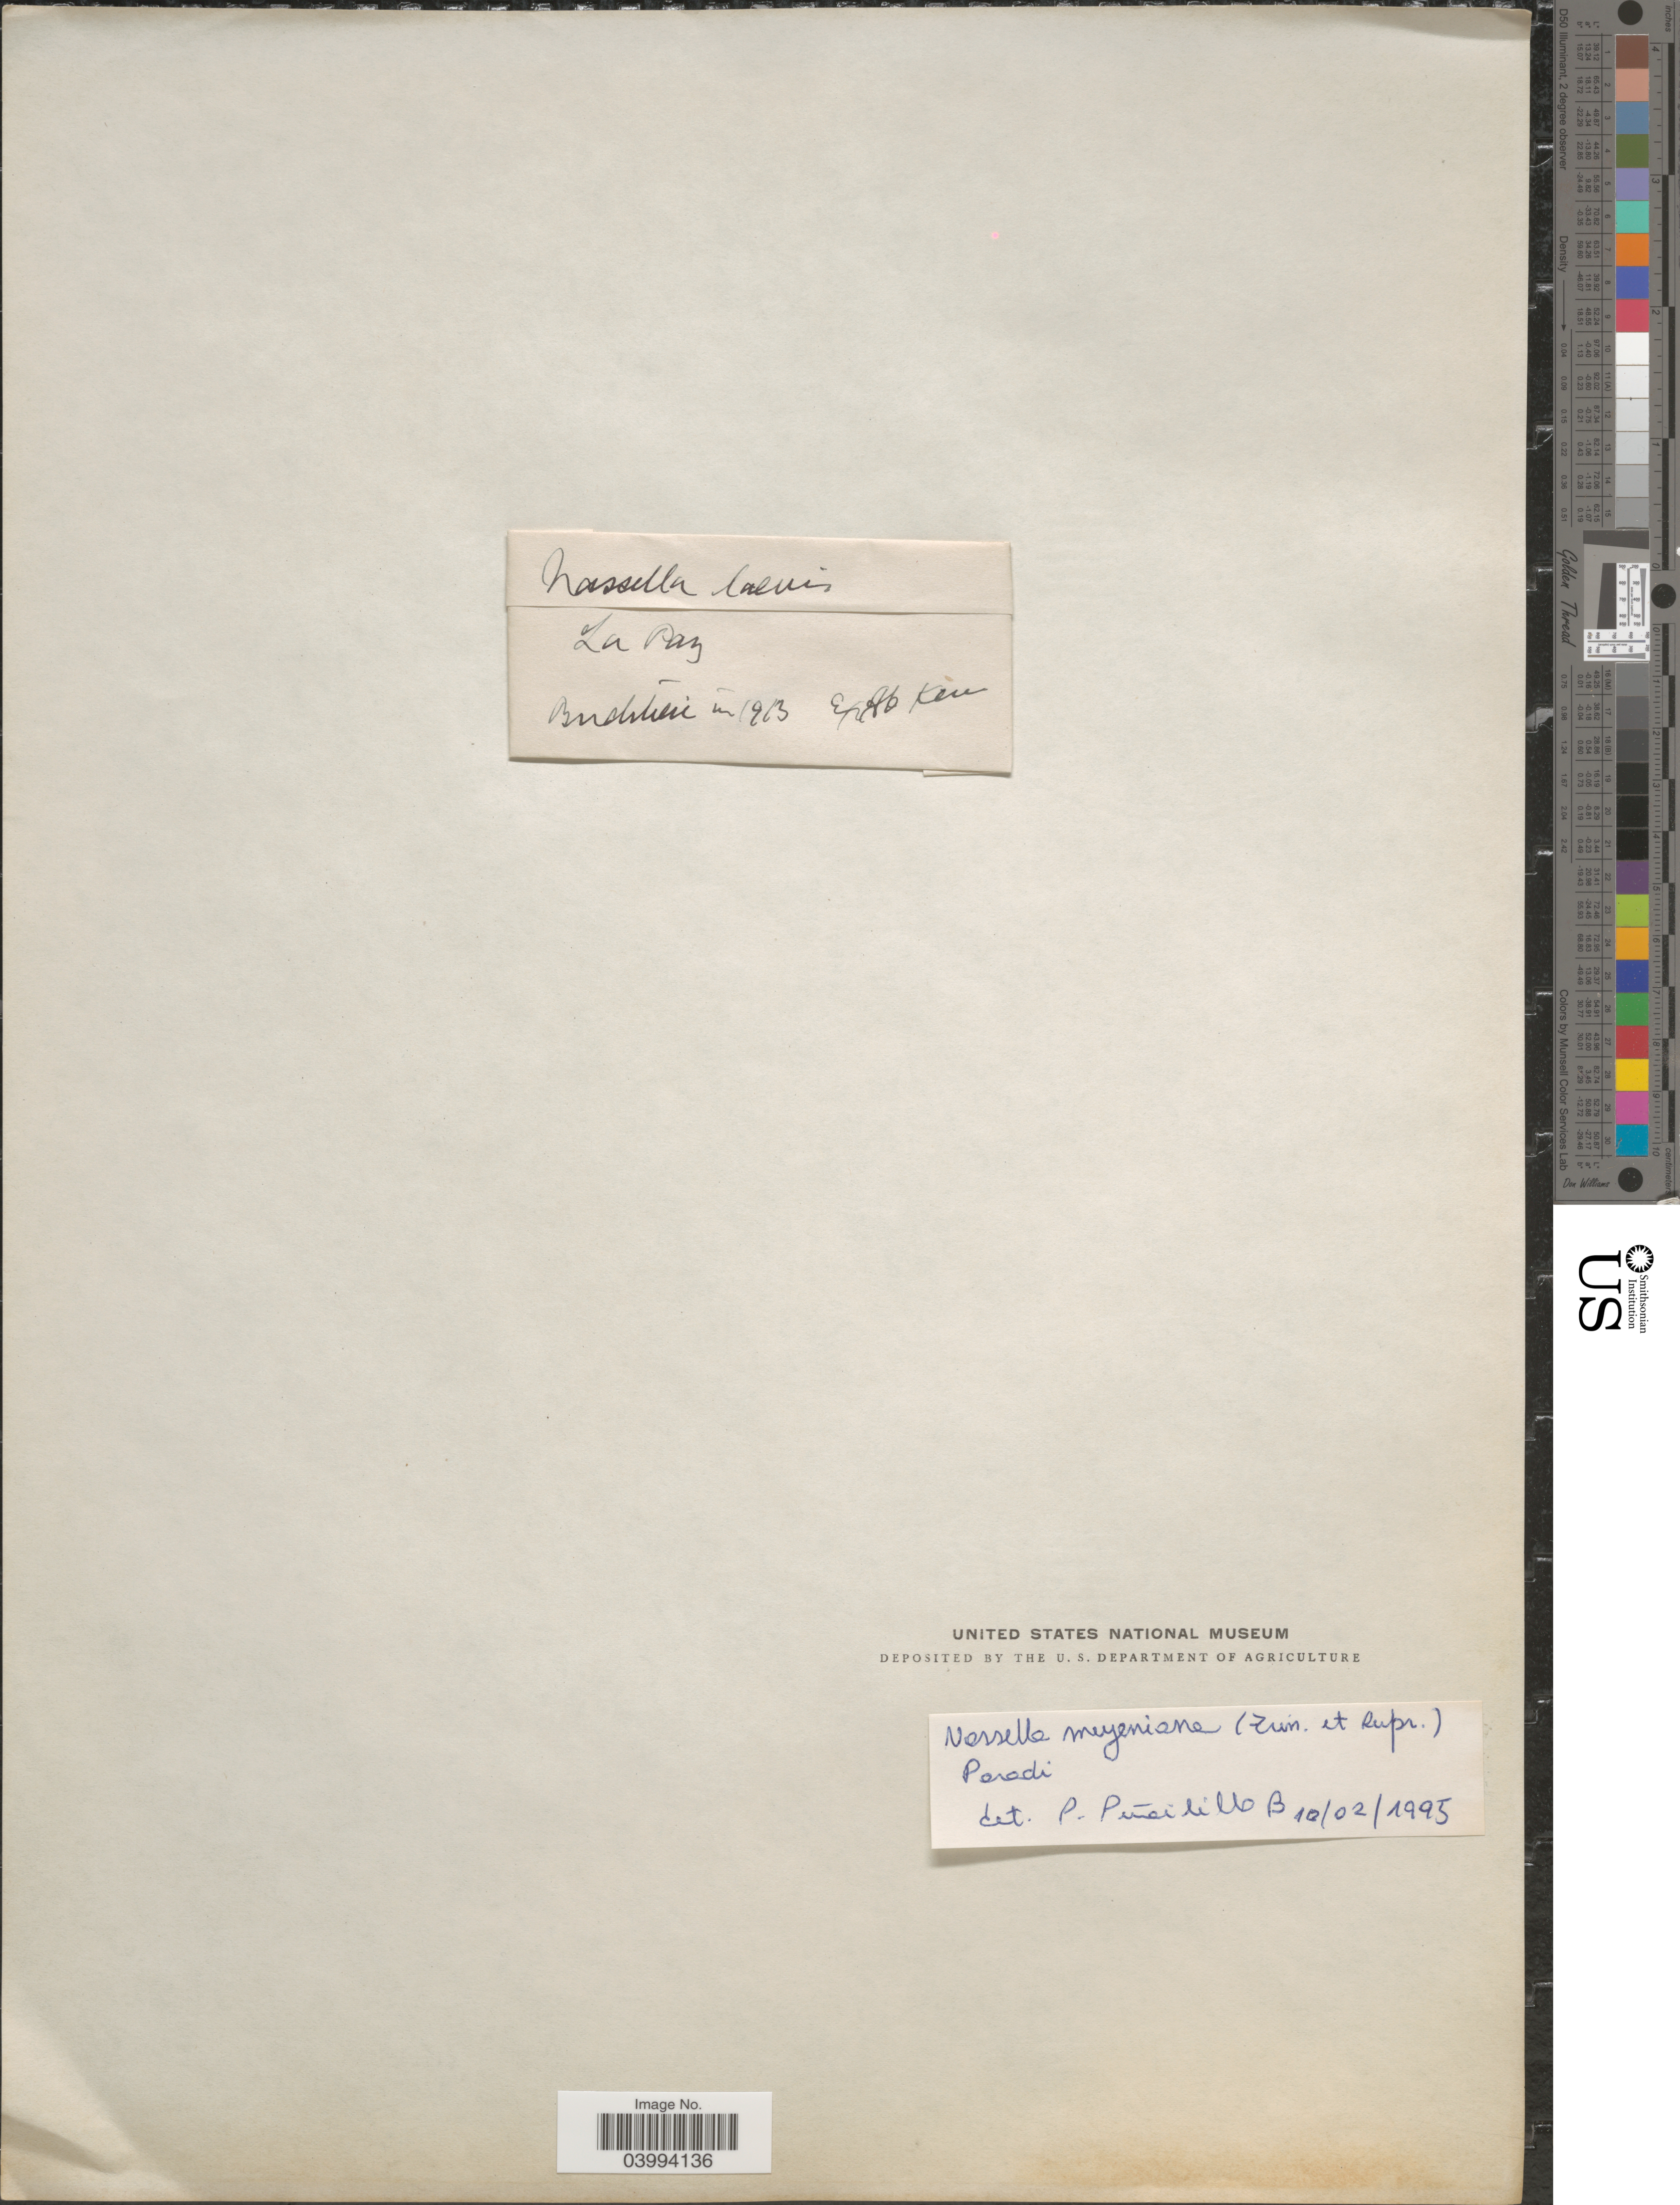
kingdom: Plantae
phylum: Tracheophyta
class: Liliopsida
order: Poales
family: Poaceae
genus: Nassella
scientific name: Nassella meyeniana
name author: (Trin. & Rupr.) Parodi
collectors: Buchtien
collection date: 1913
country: Bolivia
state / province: La Paz